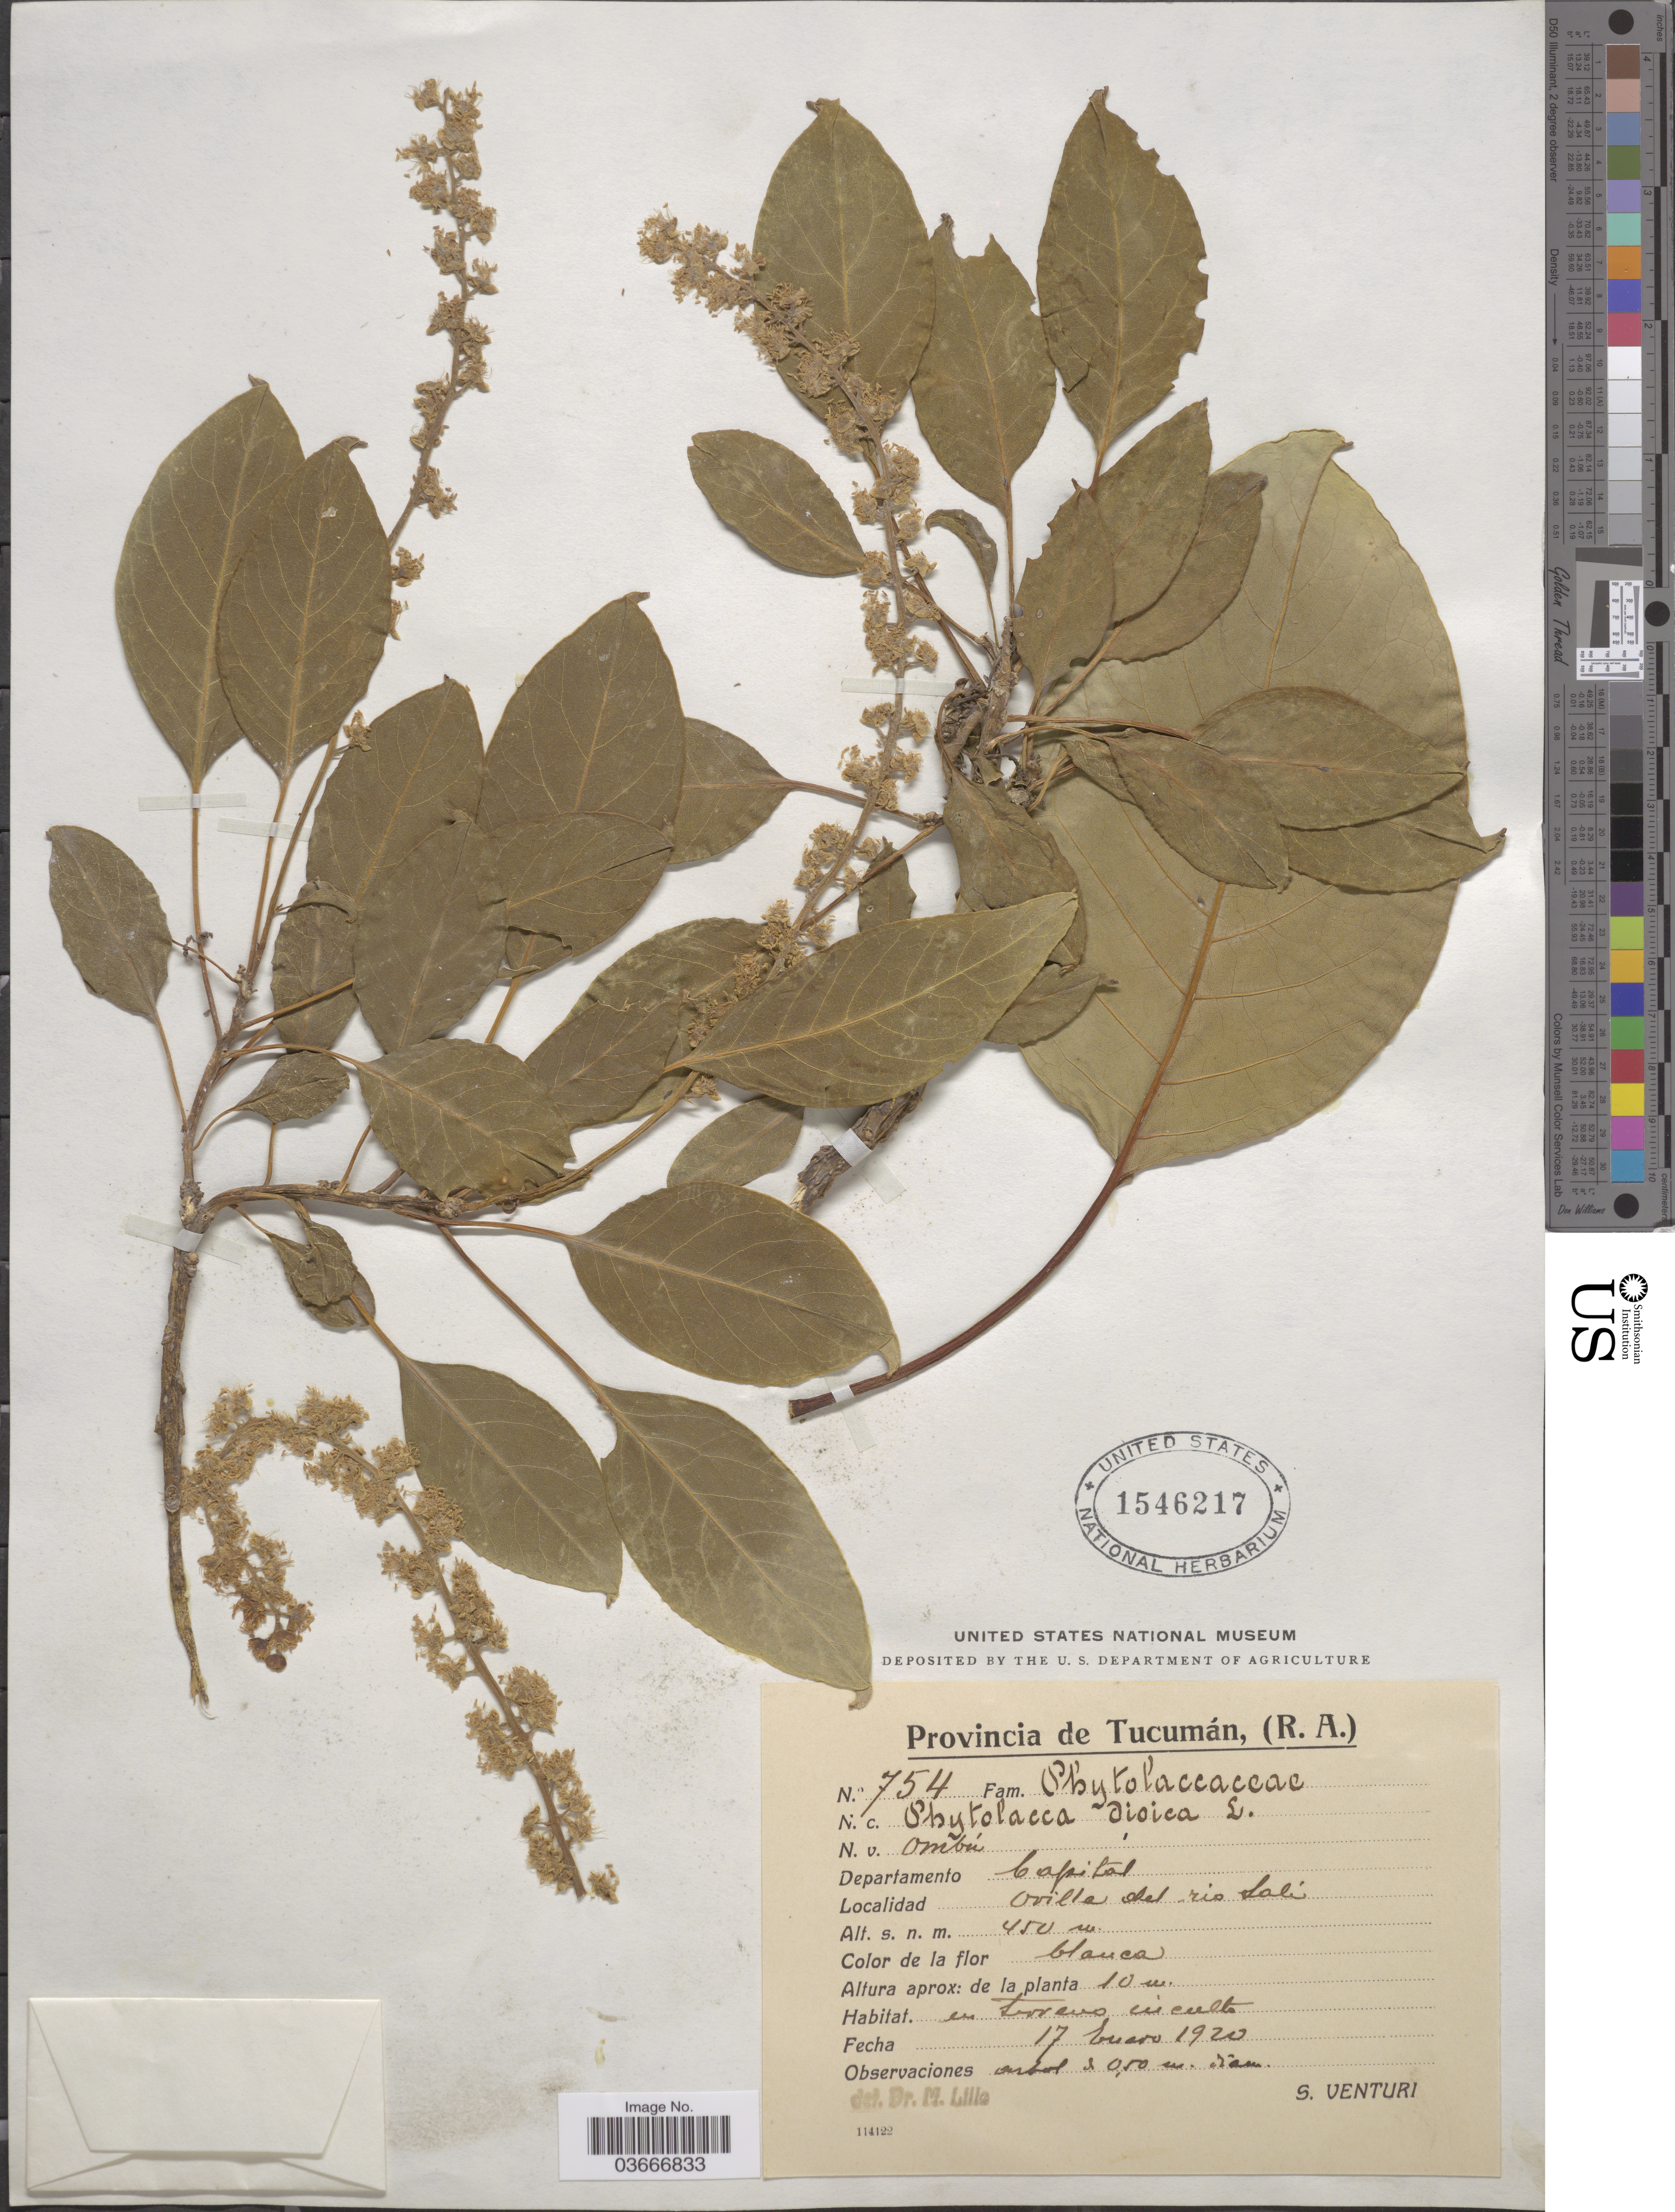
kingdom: Plantae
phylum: Tracheophyta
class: Magnoliopsida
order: Caryophyllales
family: Phytolaccaceae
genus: Phytolacca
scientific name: Phytolacca dioica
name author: L.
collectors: S. Venturi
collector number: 754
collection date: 1920-01-17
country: Argentina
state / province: Tucuman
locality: (R. A.), Departamento Capital. Orilla del rio Sali.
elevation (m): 450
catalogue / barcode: US 1546217